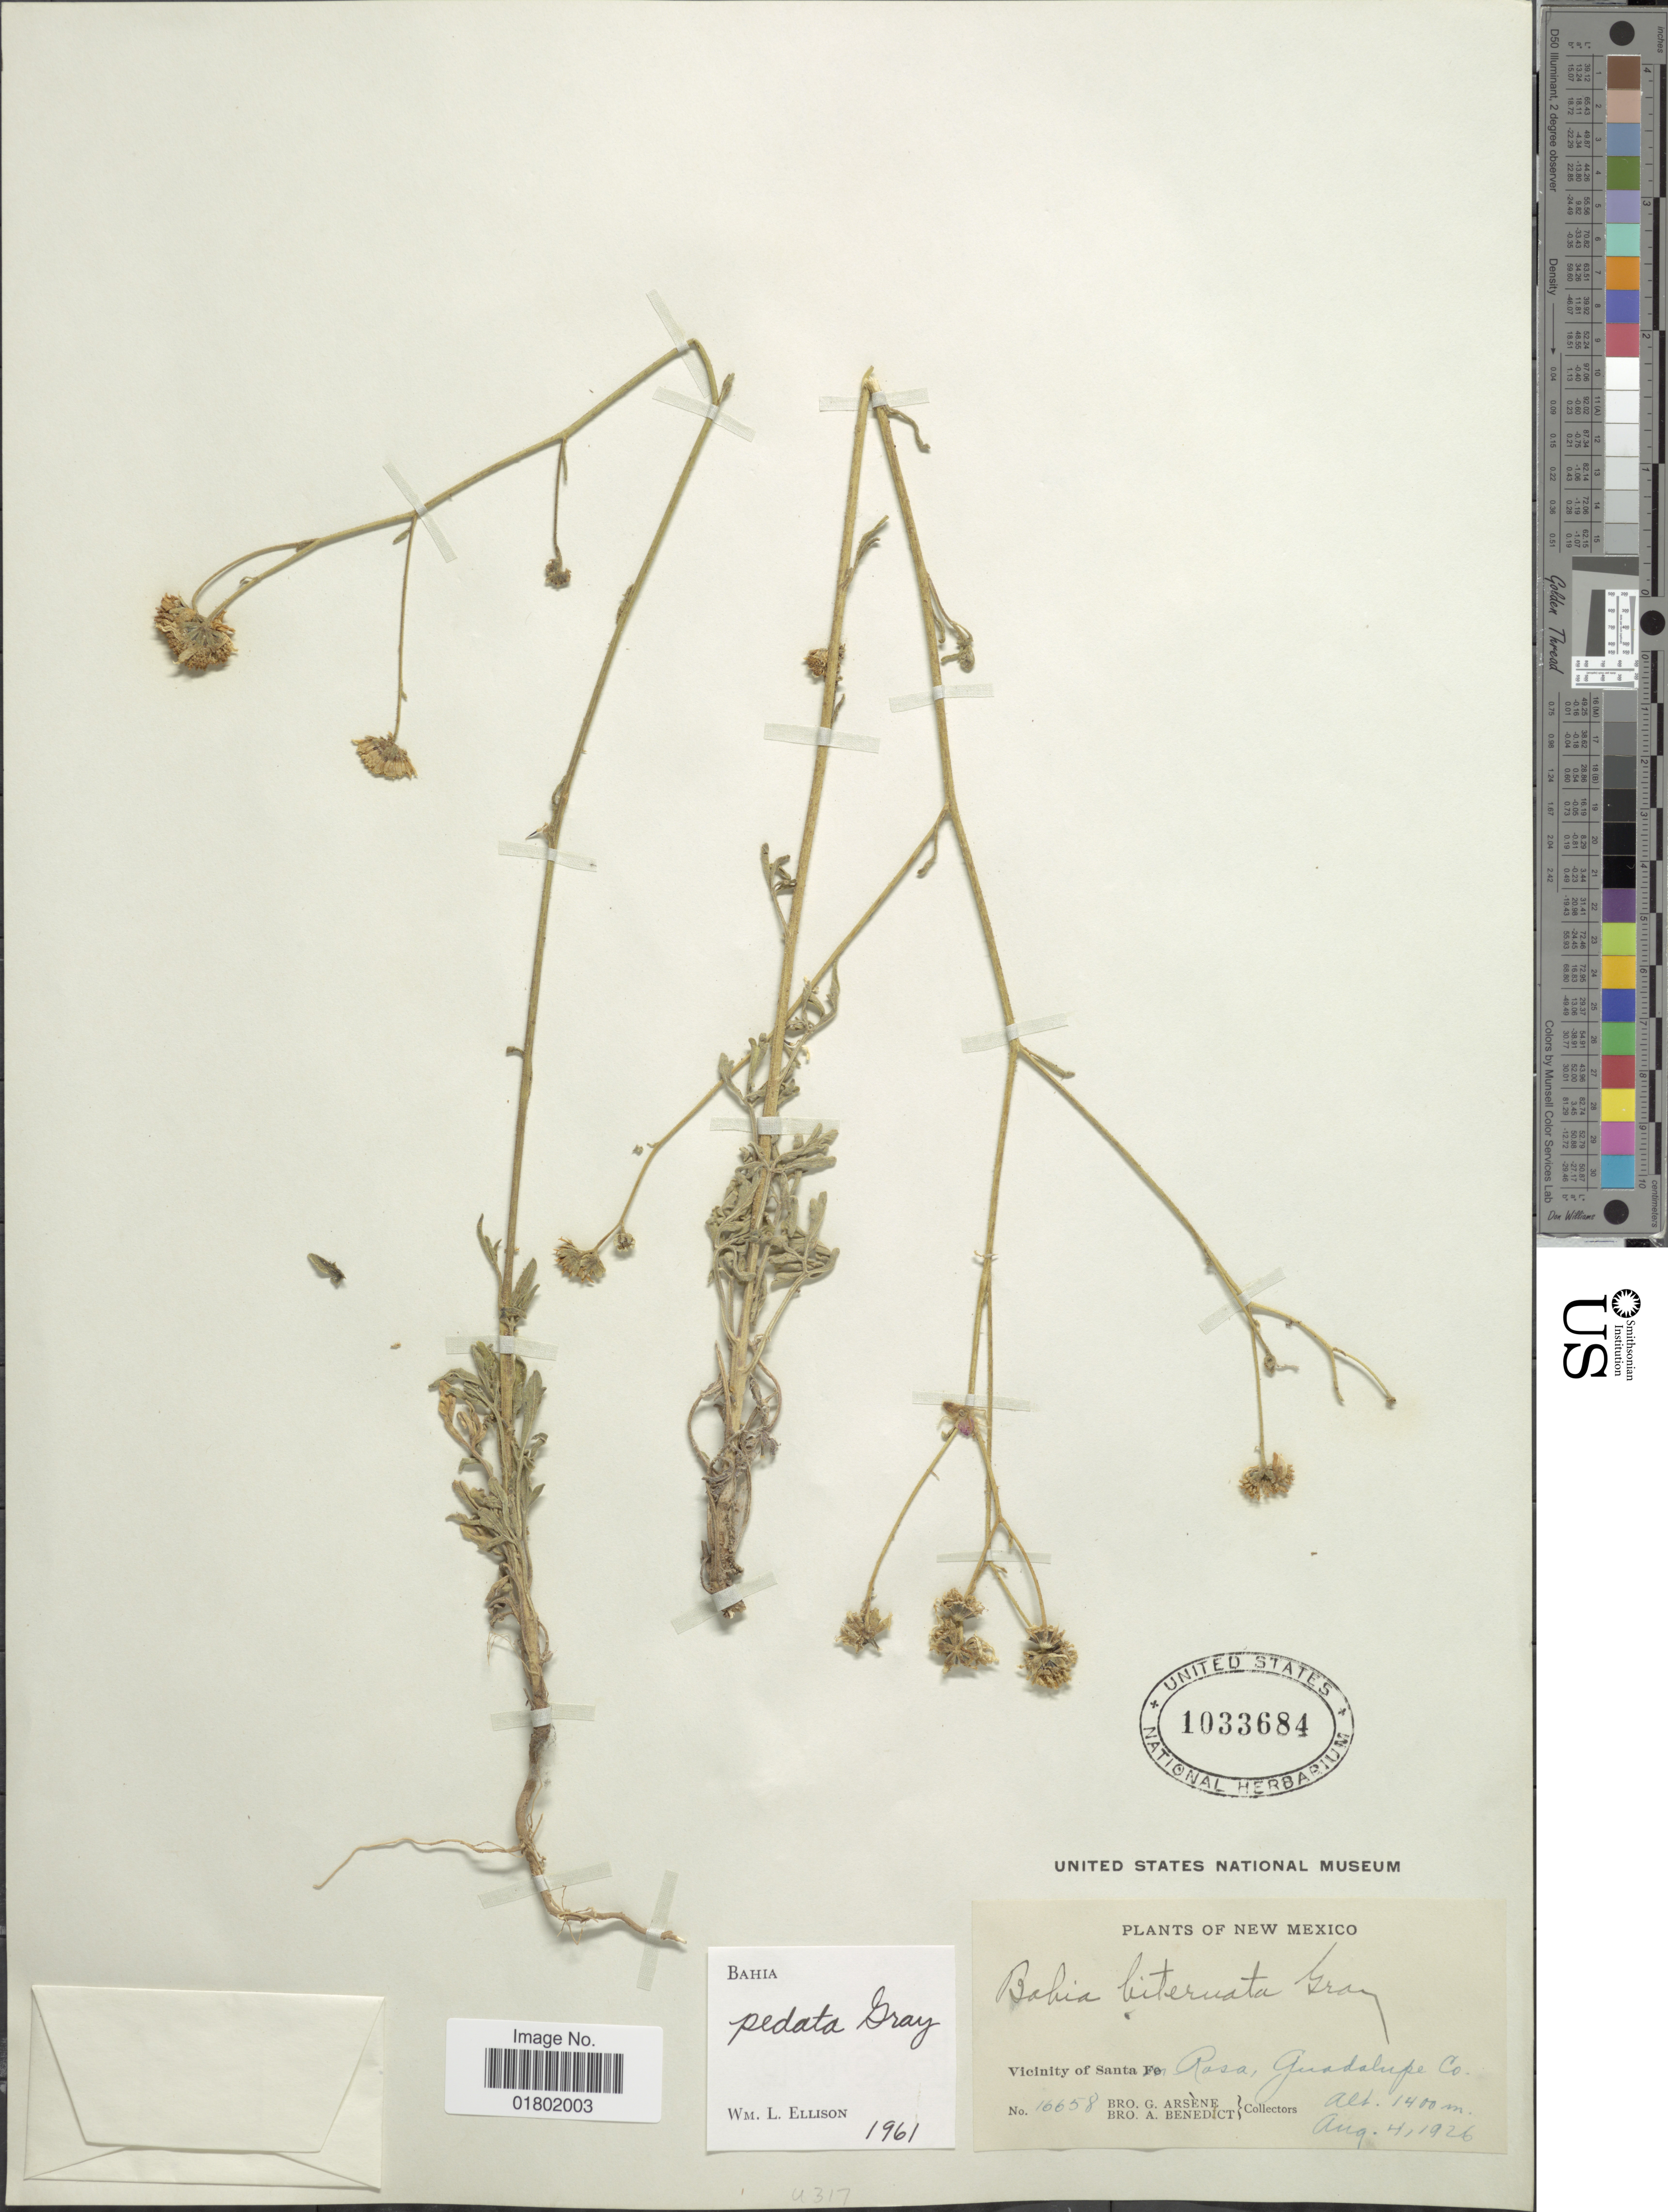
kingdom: Plantae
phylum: Tracheophyta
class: Magnoliopsida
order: Asterales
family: Asteraceae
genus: Bahia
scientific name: Bahia pedata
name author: A. Gray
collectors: Bro. G. Arsène & Bro. Benedict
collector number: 16658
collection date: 1926-08-04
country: United States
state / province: New Mexico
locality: Vicinity of Santa Rosa, Guadalupe Co.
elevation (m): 1400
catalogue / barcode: US 1033684